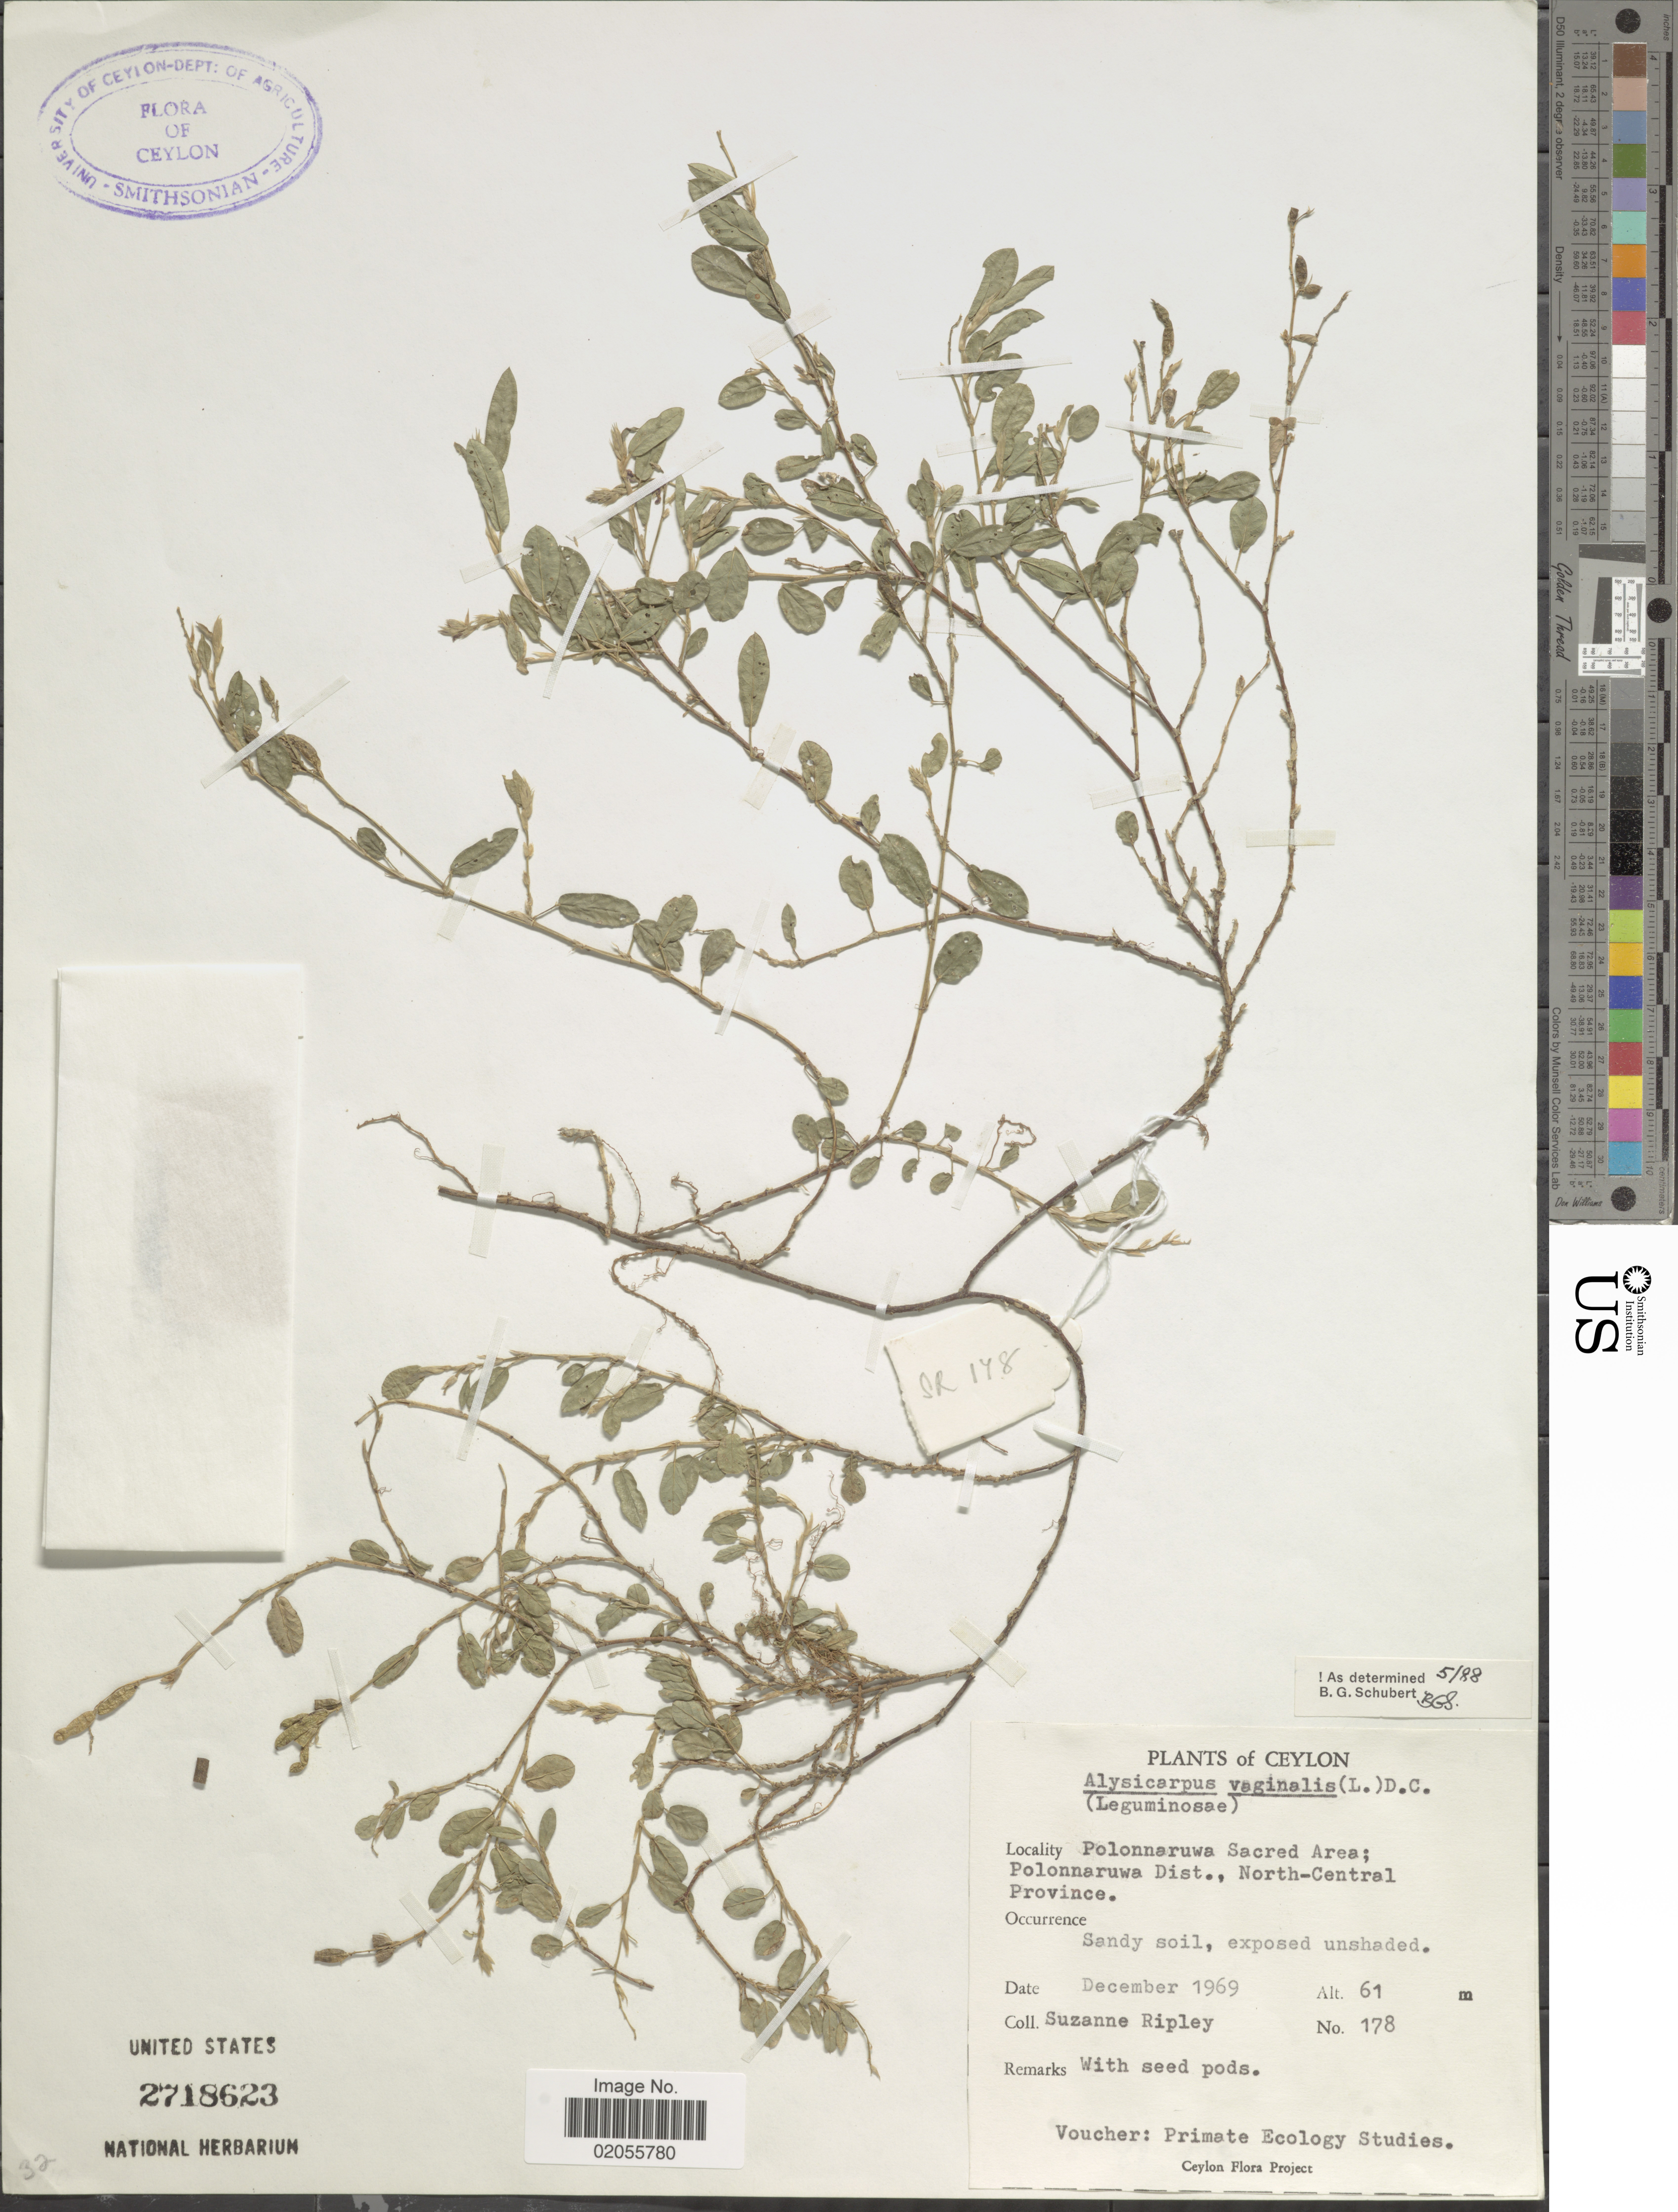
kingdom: Plantae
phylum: Tracheophyta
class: Magnoliopsida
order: Fabales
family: Fabaceae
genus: Alysicarpus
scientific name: Alysicarpus vaginalis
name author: (L.) DC.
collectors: S. Ripley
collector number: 178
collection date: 1969-12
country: Sri Lanka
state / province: North Central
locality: Polonnaruwa Sacred Area; Polonnaruwa Dist. Ceylon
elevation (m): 61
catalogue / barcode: US 2718623